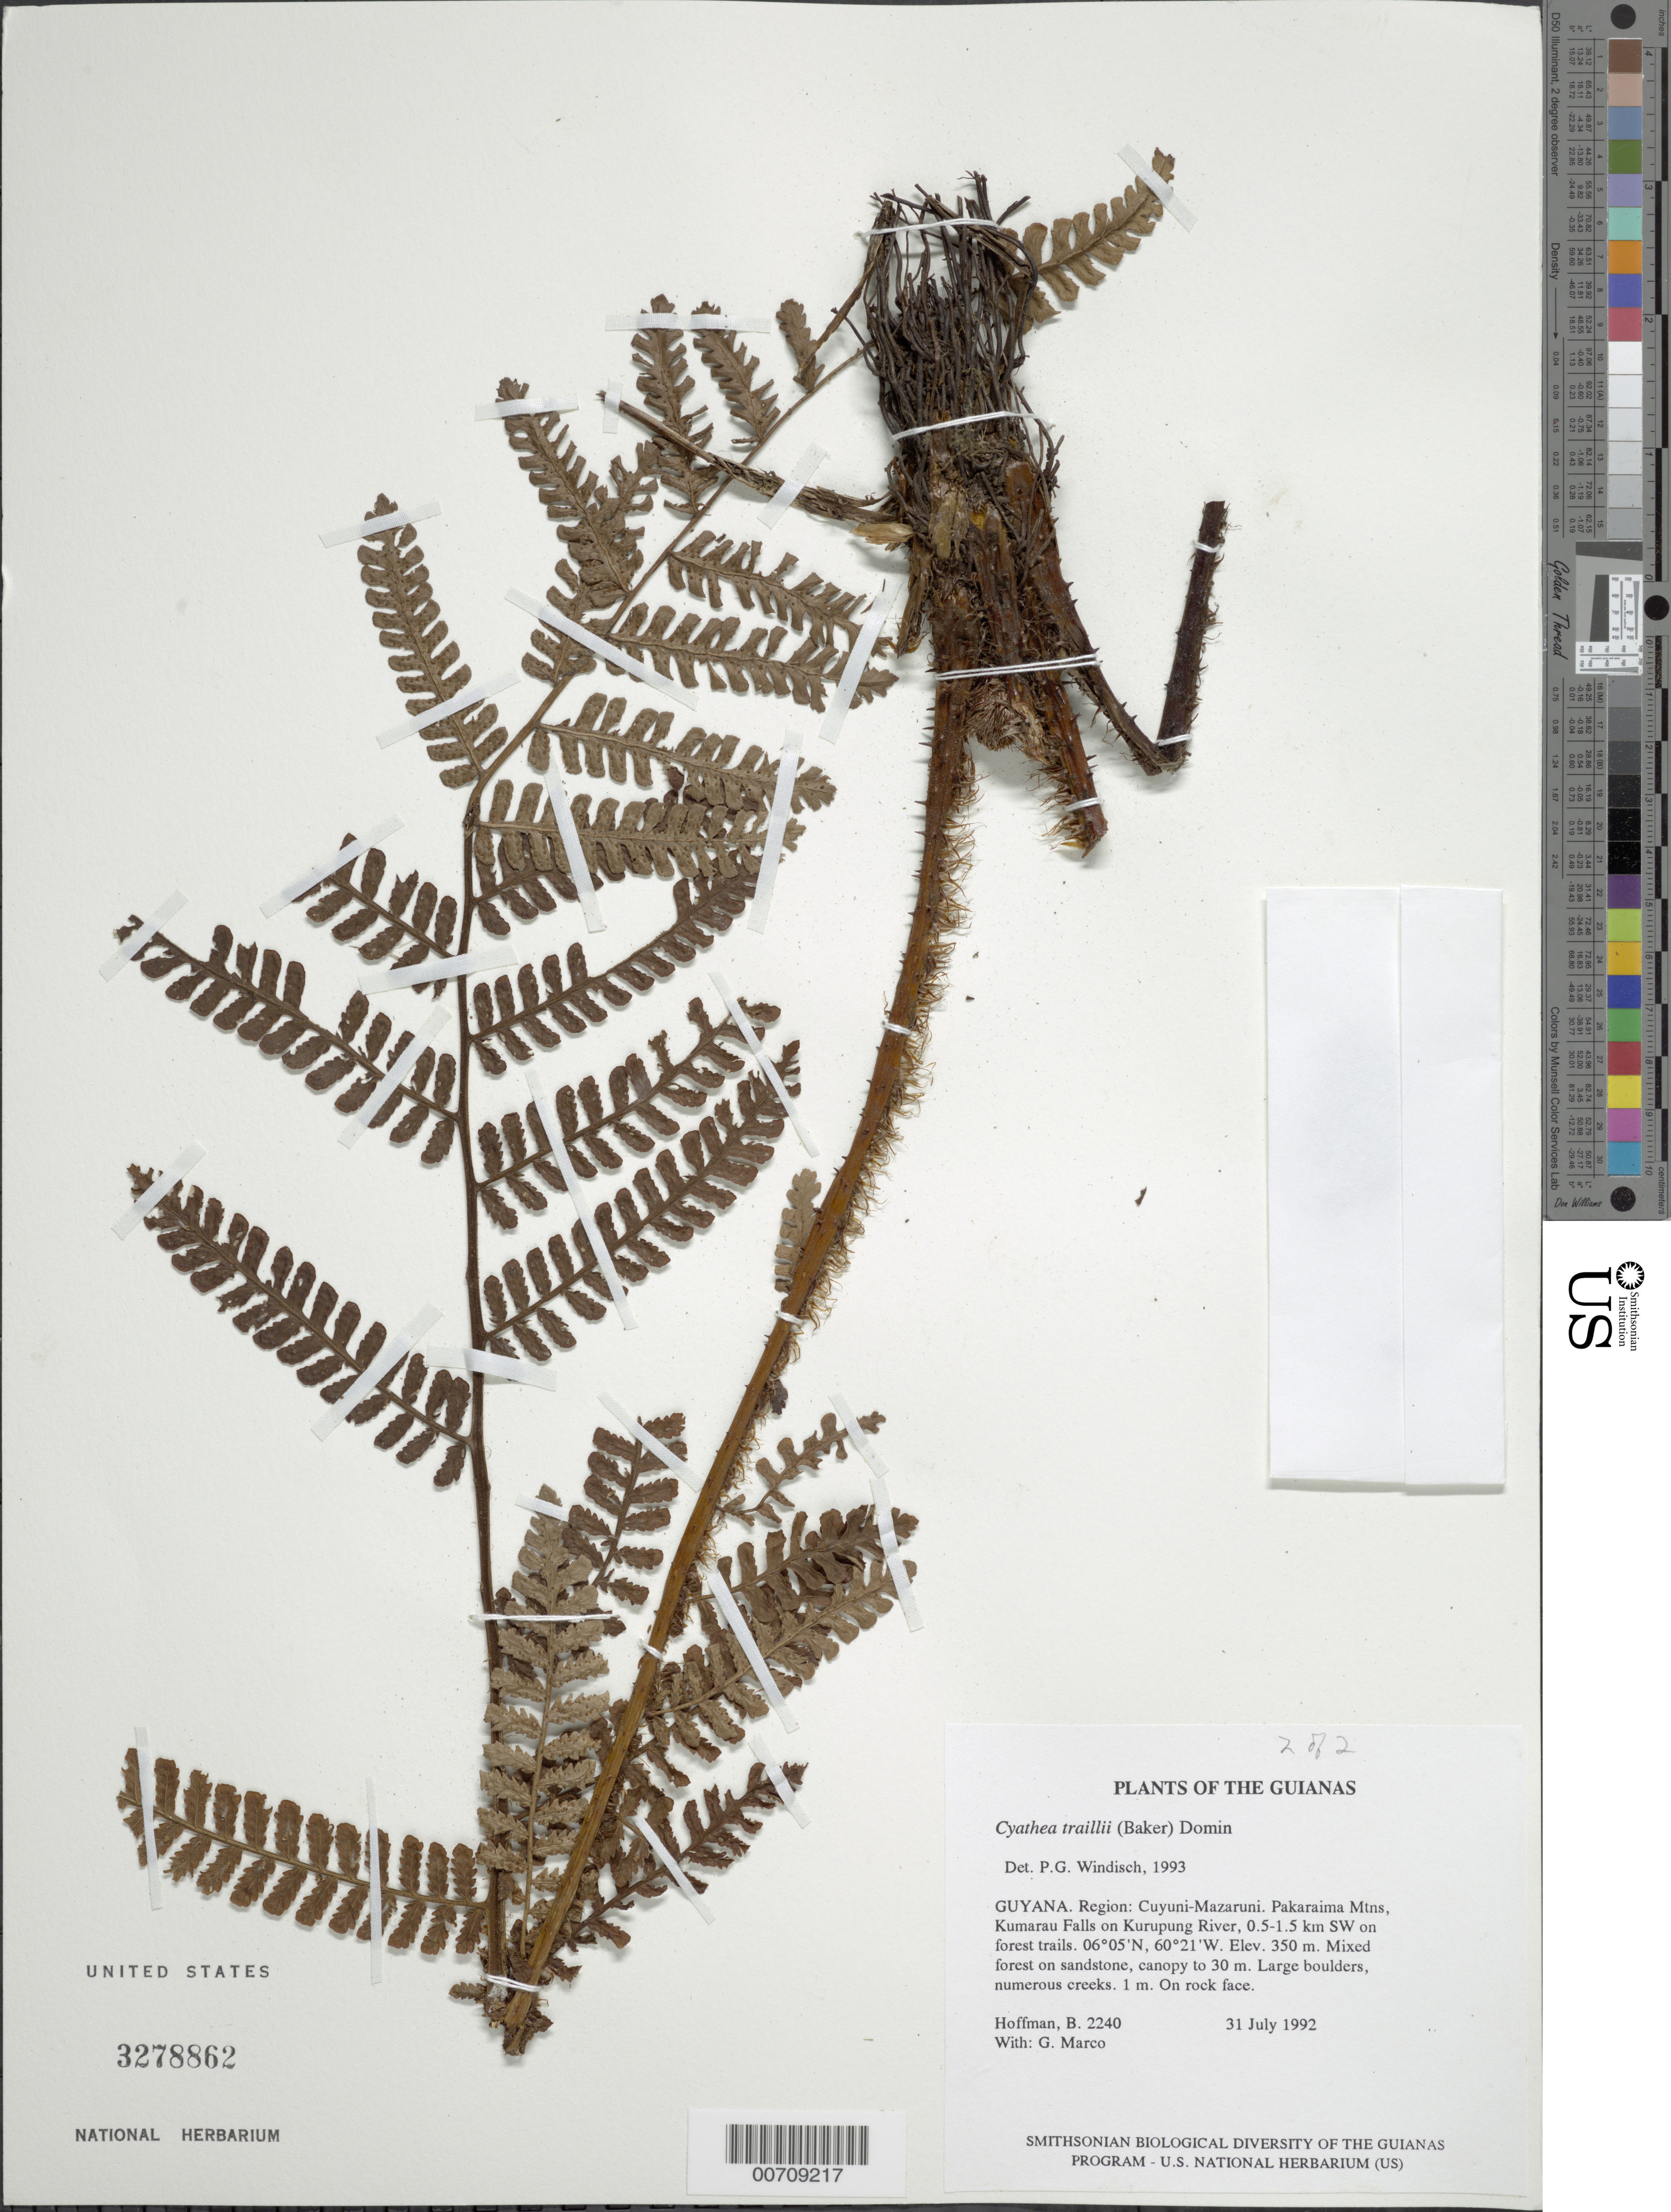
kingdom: Plantae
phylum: Tracheophyta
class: Polypodiopsida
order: Cyatheales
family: Cyatheaceae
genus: Cyathea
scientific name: Cyathea traillii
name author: (Baker) Domin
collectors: B. Hoffman & G. Marco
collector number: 2240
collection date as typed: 31 July 1992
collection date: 1992-07-31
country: Guyana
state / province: Cuyuni-Mazaruni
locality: Pakaraima Mountains, Kumarau Falls on Kurupung River, 0.5-1.5 km SW on forest trails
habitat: Mixed forest on sandstone, canopy to 30 m. Large boulders, numerous creeks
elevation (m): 350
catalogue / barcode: US 3278862